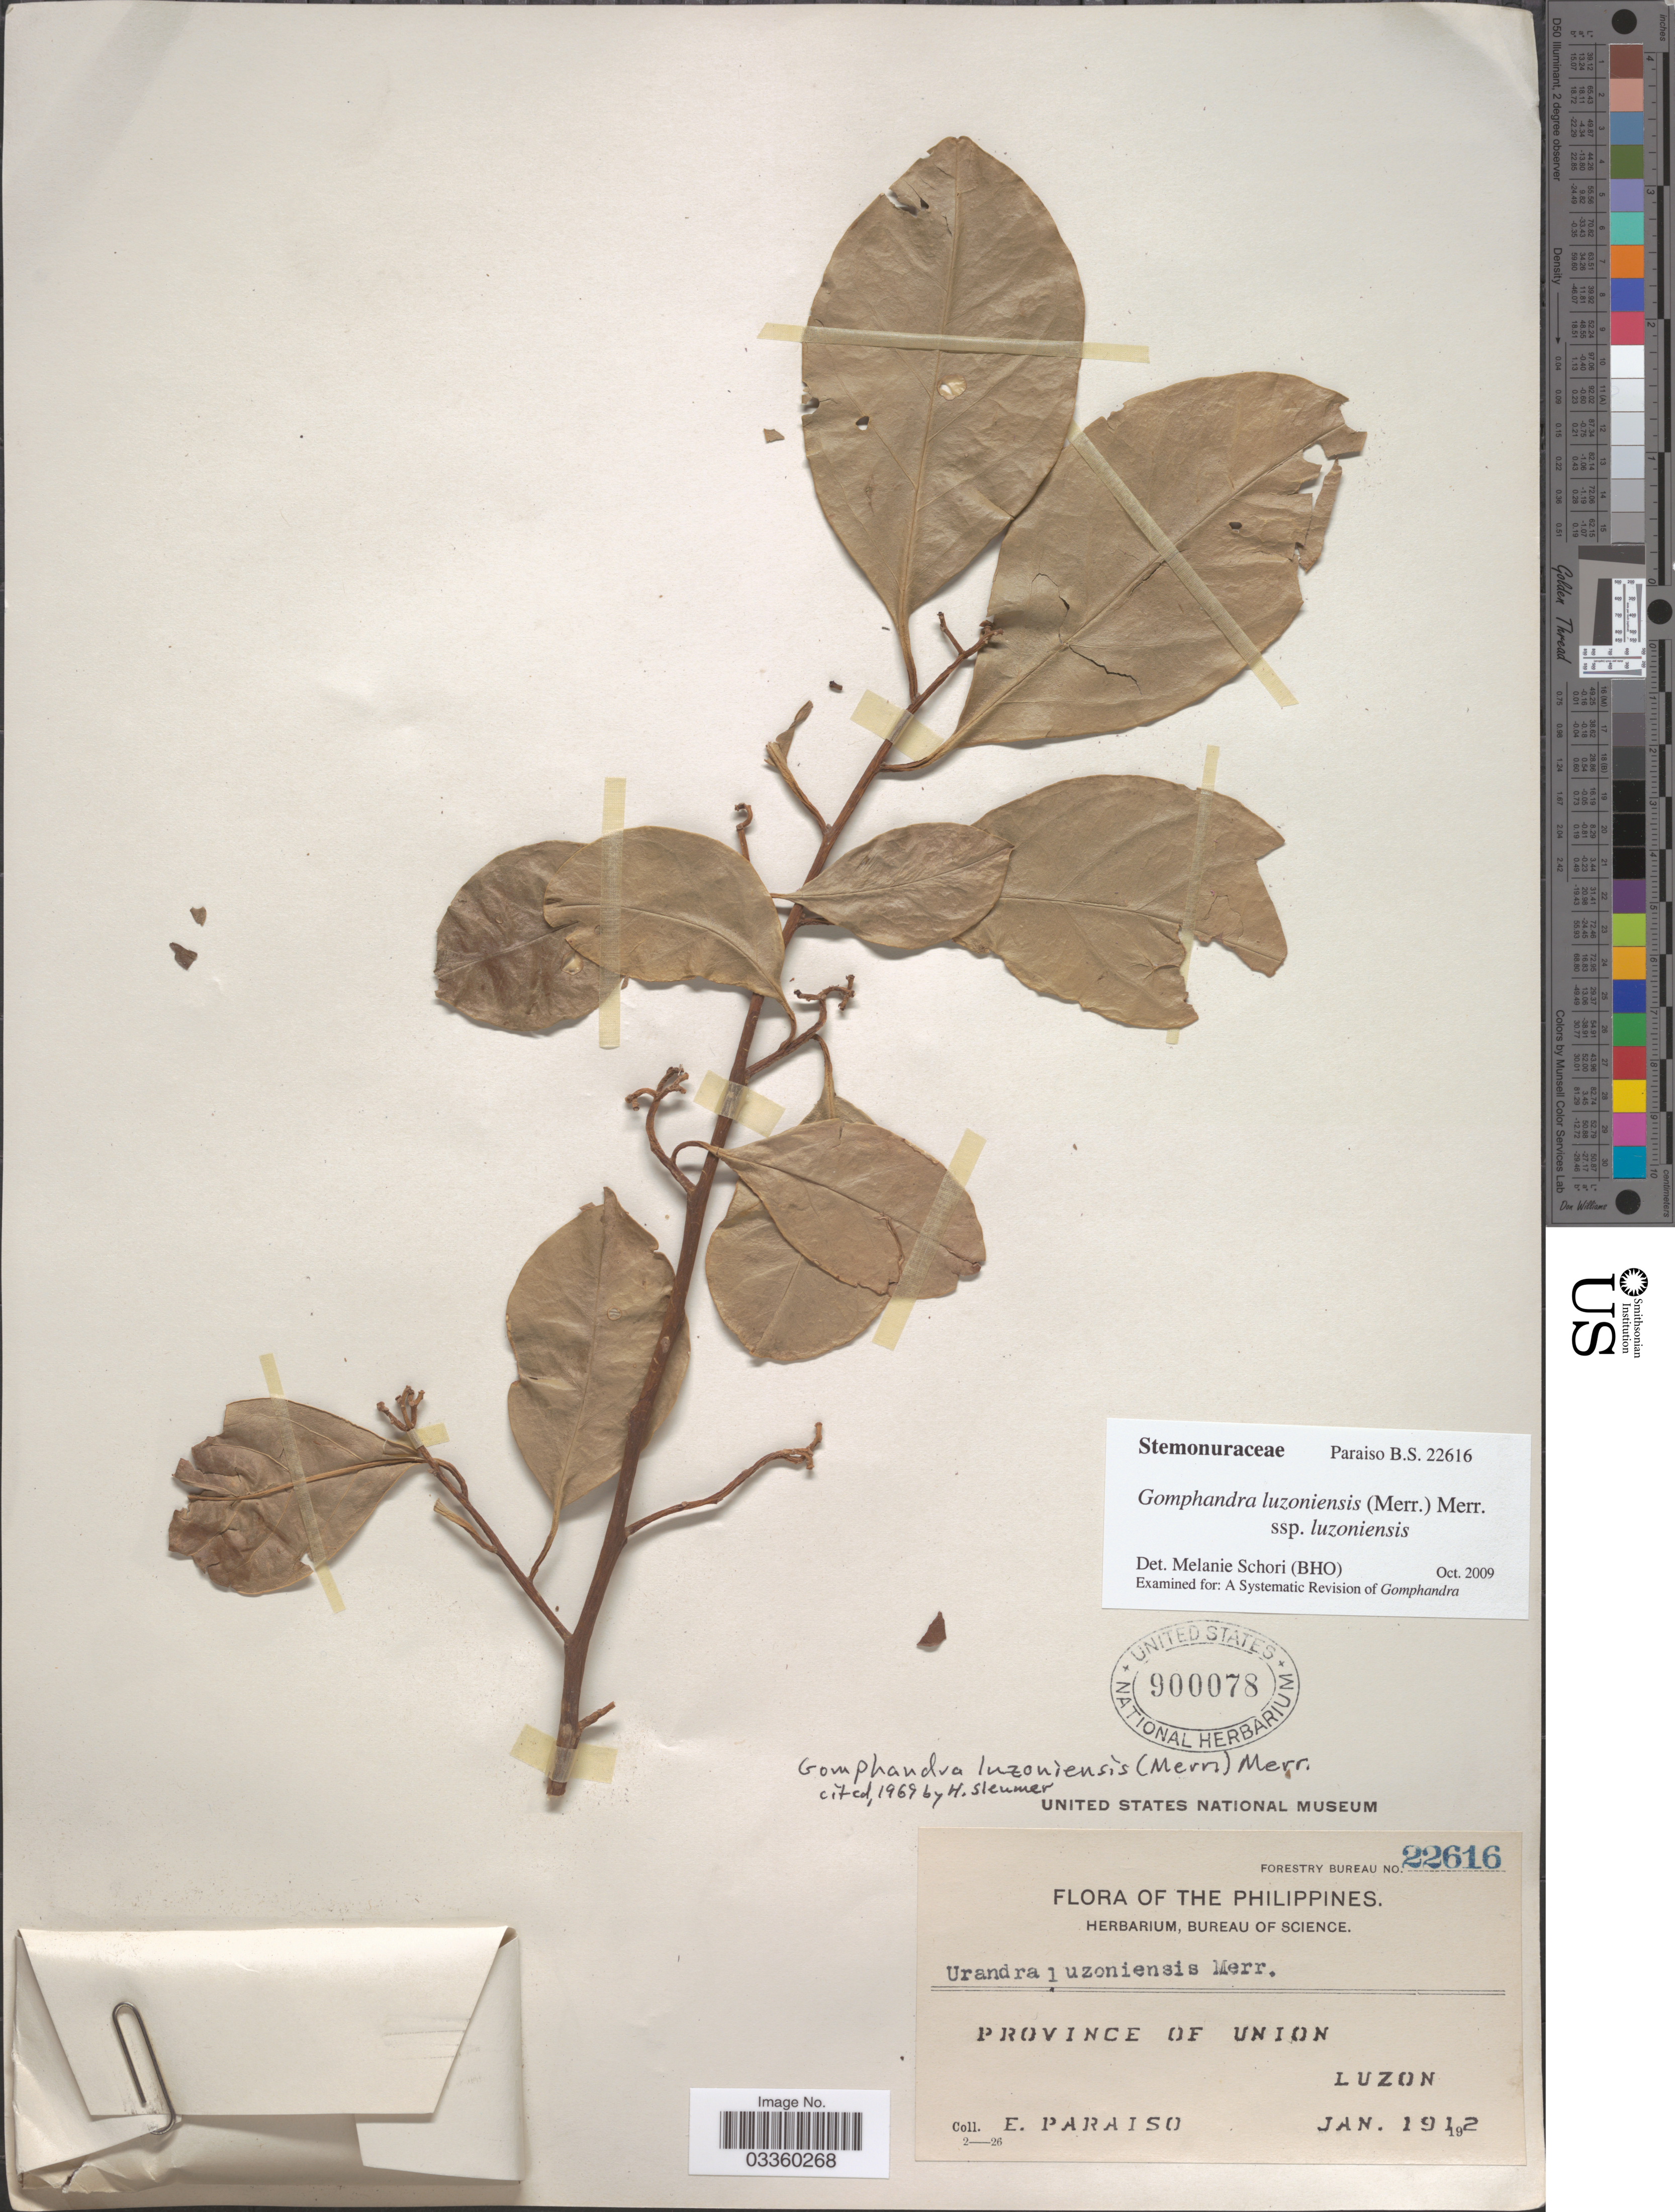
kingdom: Plantae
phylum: Tracheophyta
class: Magnoliopsida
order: Cardiopteridales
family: Stemonuraceae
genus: Gomphandra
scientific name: Gomphandra luzoniensis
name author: (Merr.) Merr.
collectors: E. Paraiso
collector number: Forestry Bureau 22616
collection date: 1912-01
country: Philippines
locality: Province of Union. Luzon.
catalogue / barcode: US 900078